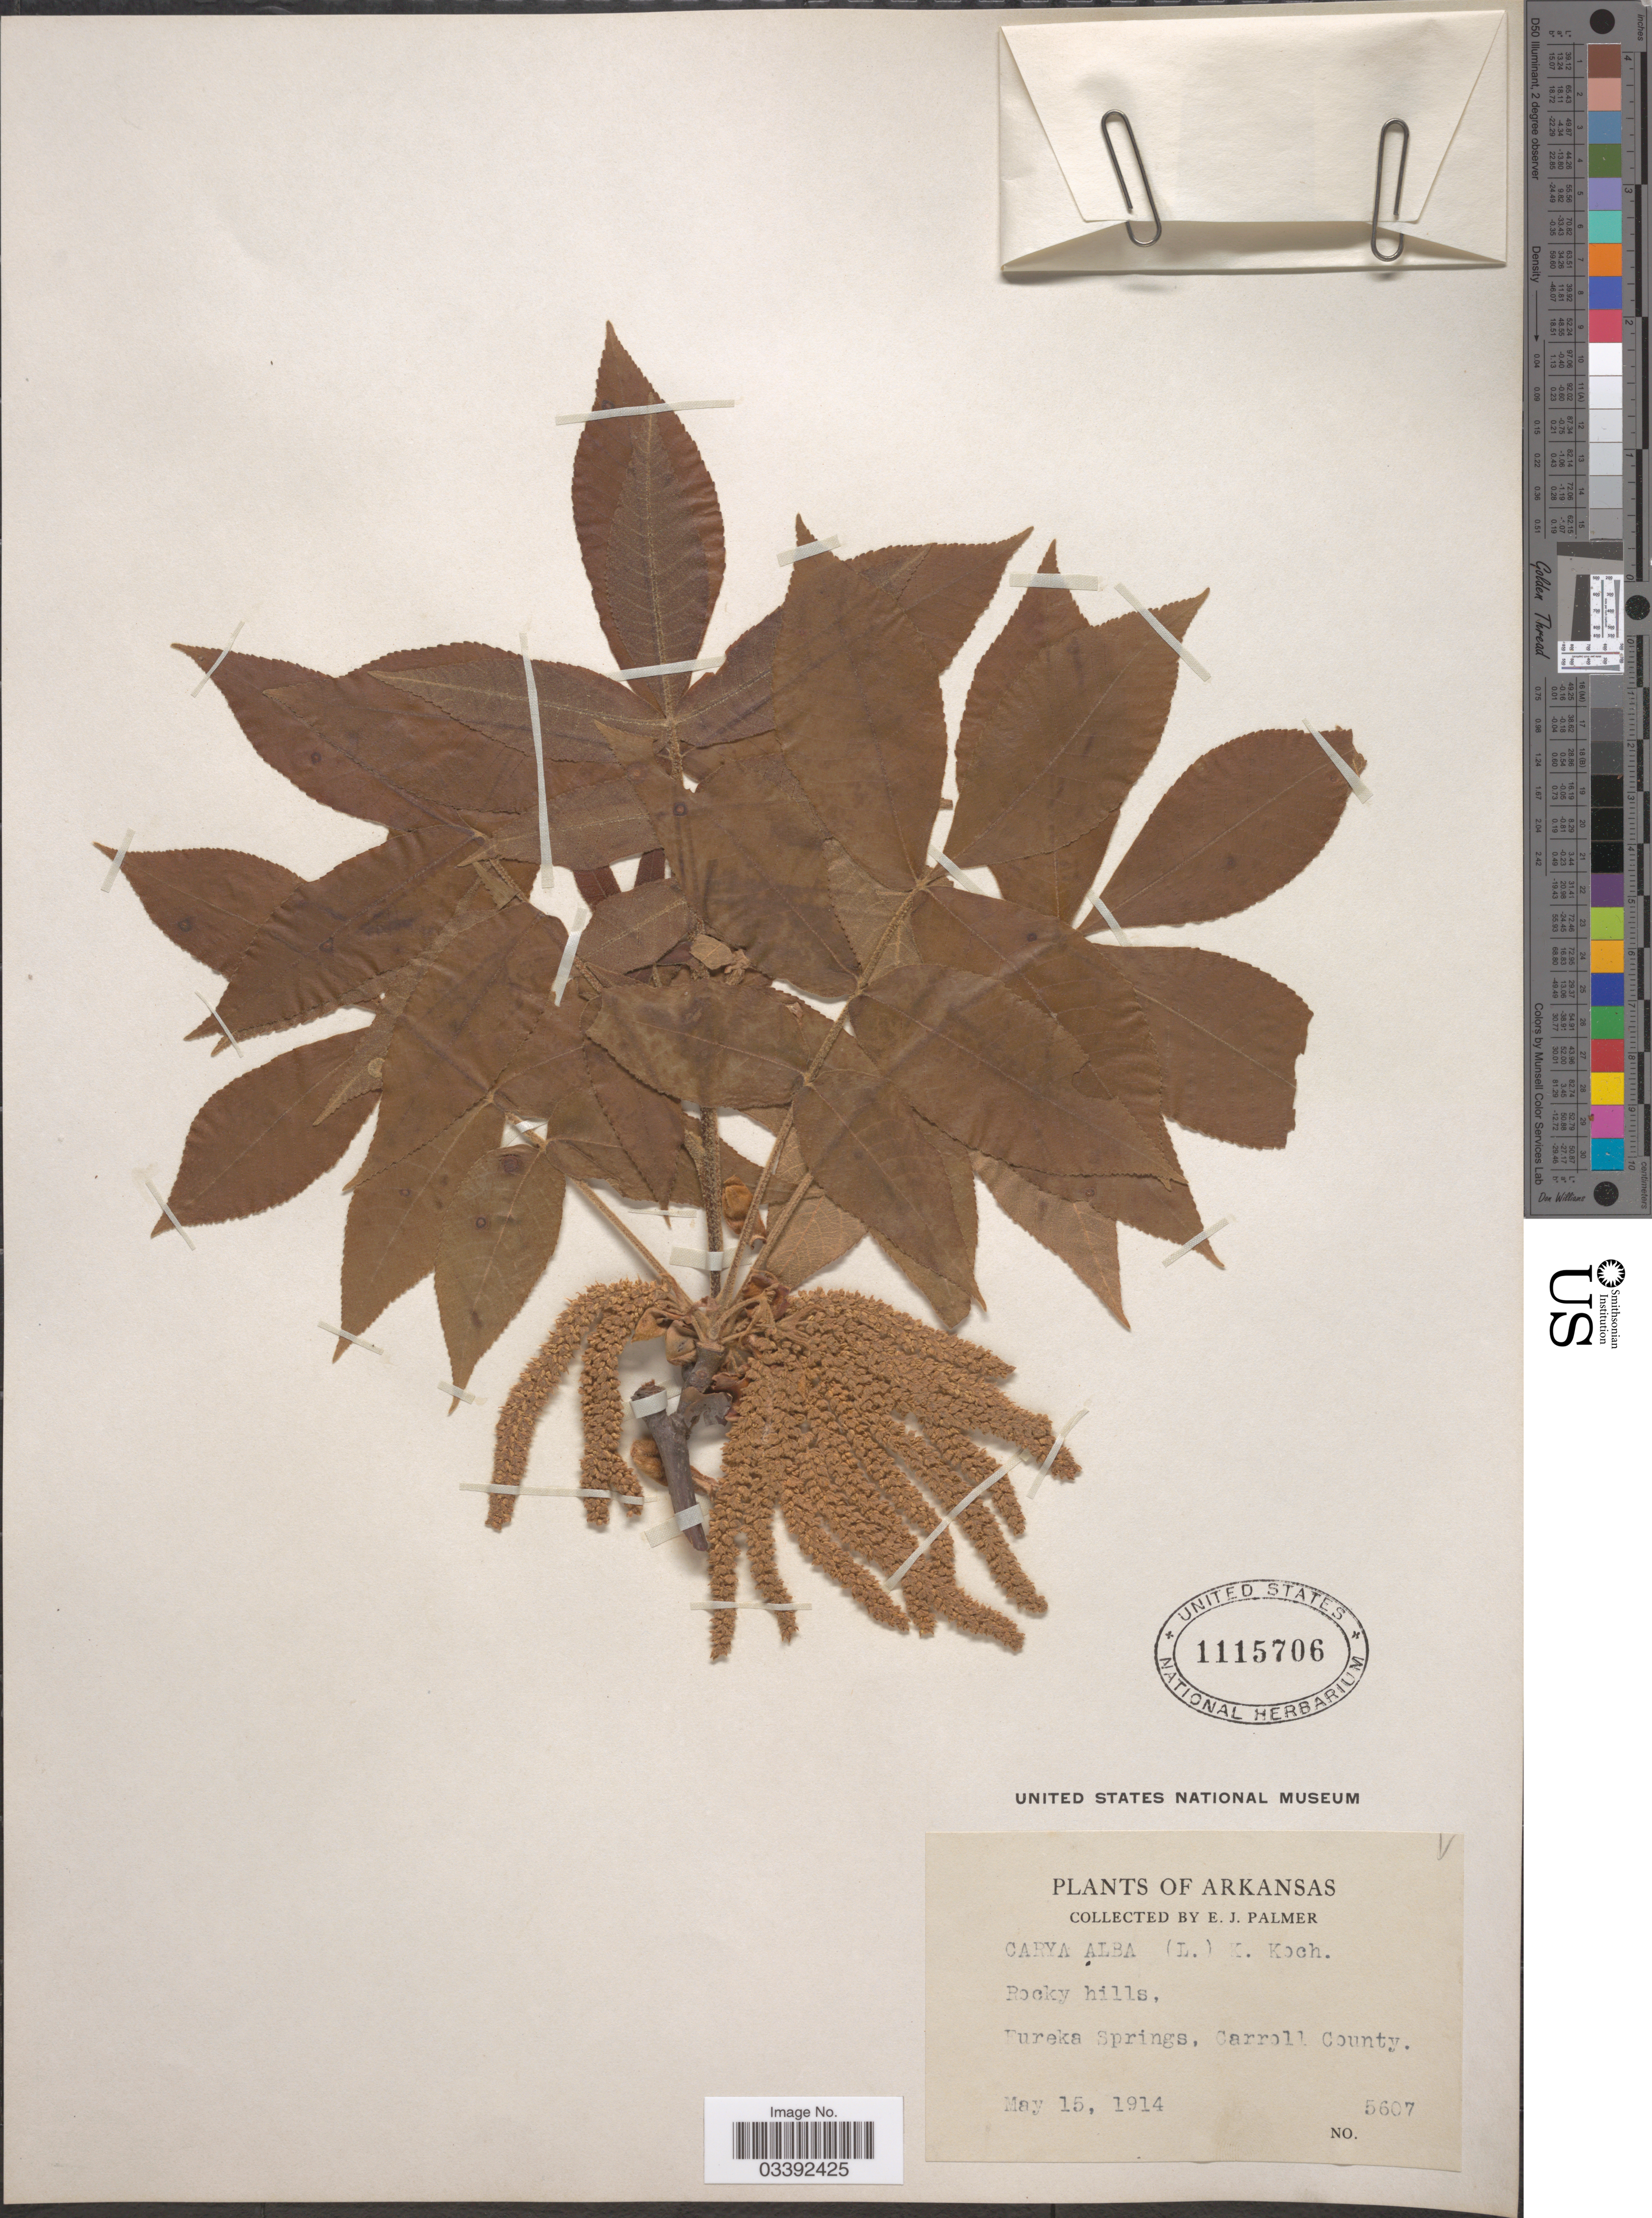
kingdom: Plantae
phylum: Tracheophyta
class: Magnoliopsida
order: Fagales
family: Juglandaceae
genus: Carya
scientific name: Carya tomentosa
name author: (Lam.) Nutt.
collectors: E. J. Palmer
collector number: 5607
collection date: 1914-05-15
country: United States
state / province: Arkansas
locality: Eureka Springs, Carroll County.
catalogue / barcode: US 1115706